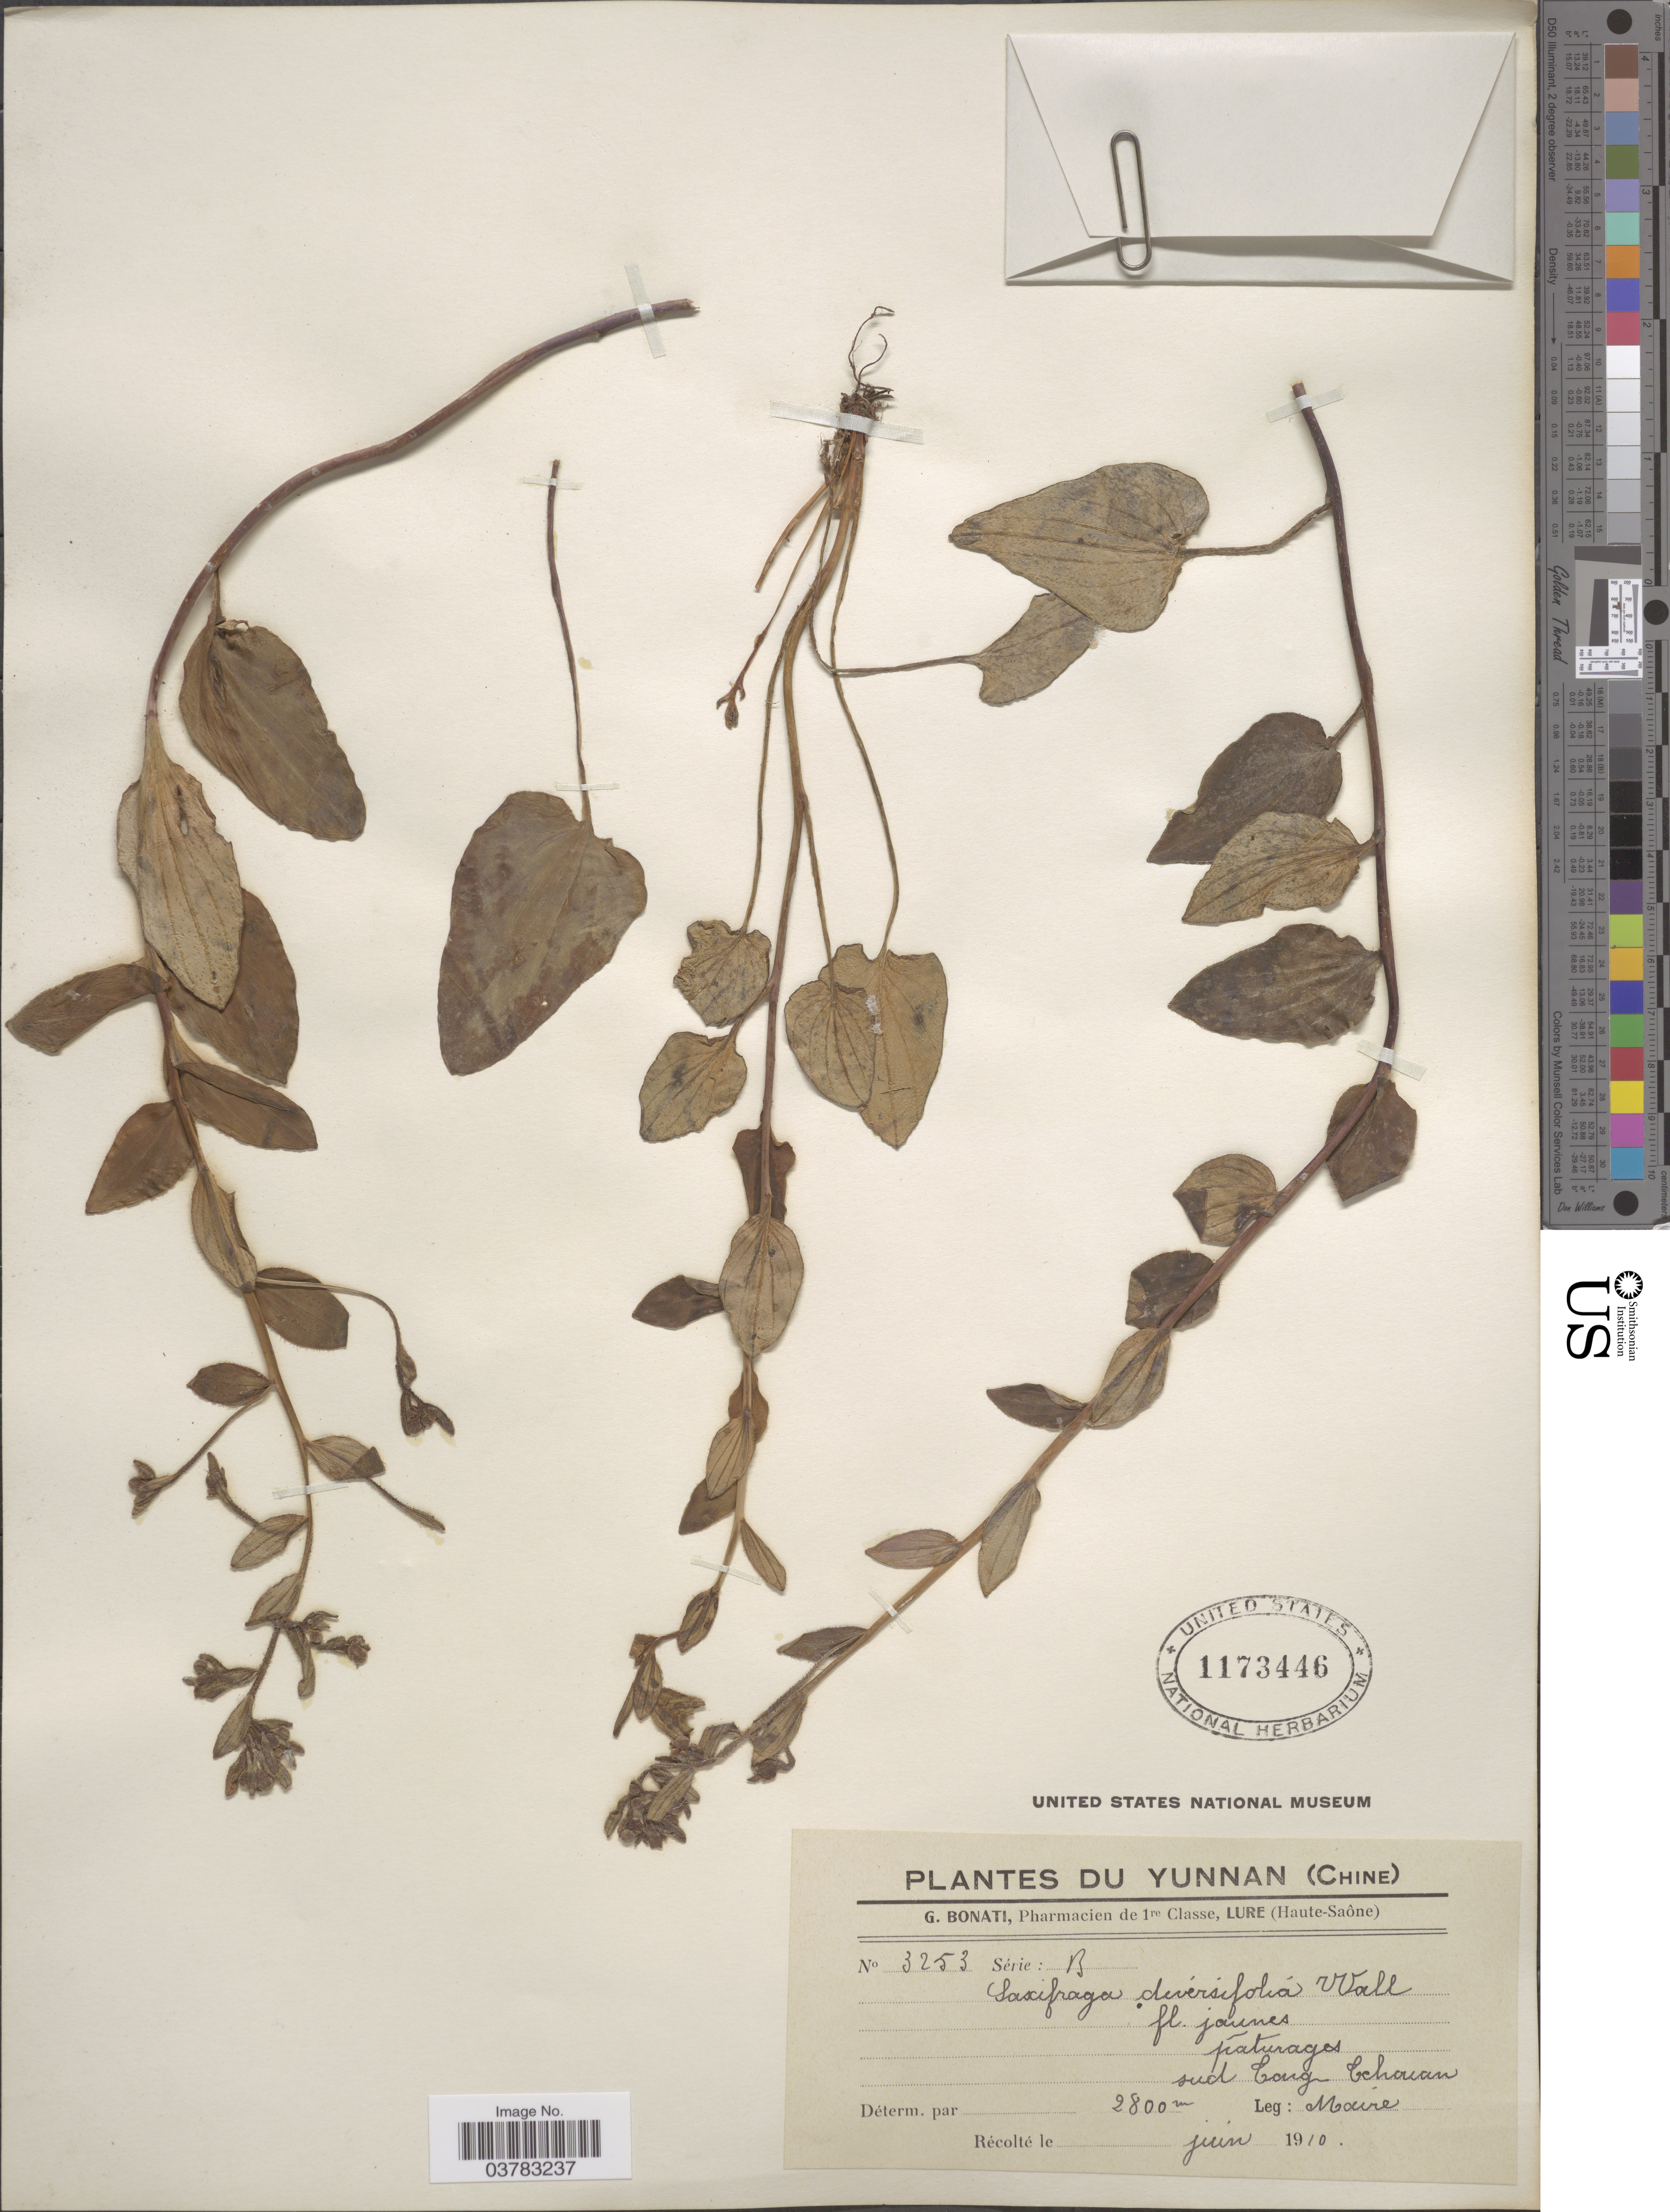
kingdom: Plantae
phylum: Tracheophyta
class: Magnoliopsida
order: Saxifragales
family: Saxifragaceae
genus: Saxifraga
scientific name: Saxifraga diversifolia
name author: Wall.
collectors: Maire, --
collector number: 3253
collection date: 1910-06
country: China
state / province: Yunnan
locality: Pãturages sud Tong Tchouan.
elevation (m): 2800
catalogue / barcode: US 1173446